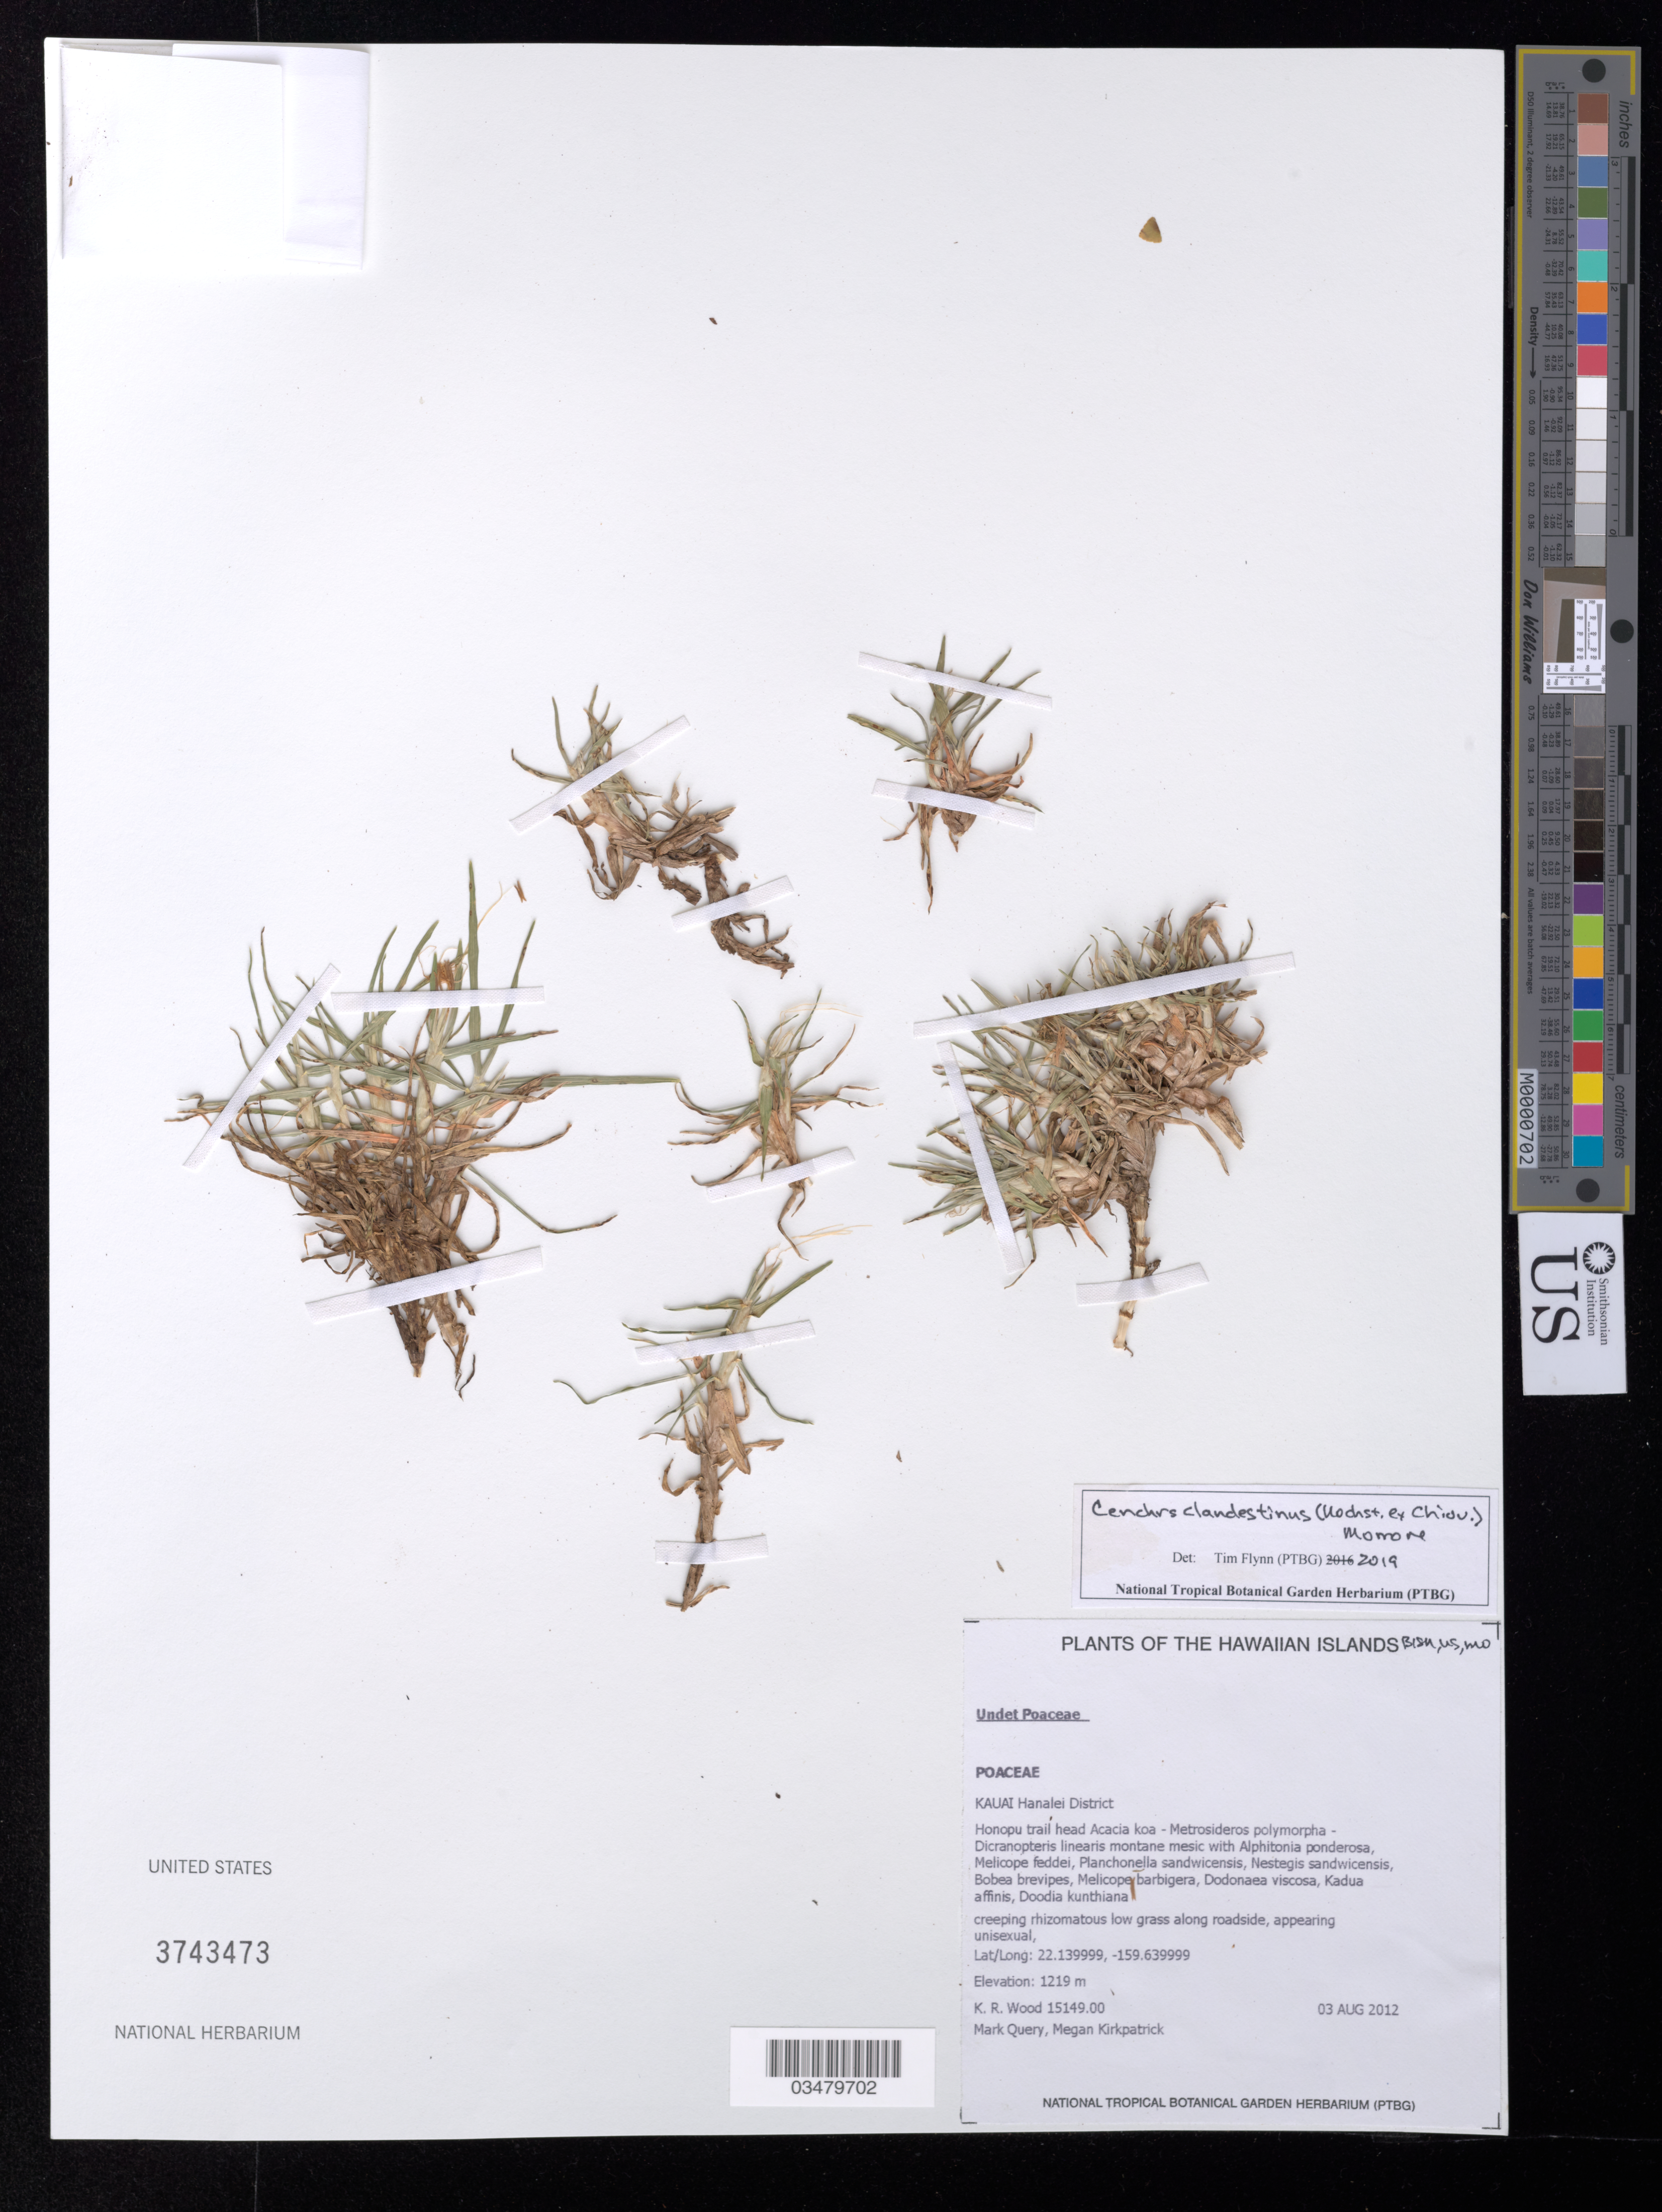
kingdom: Plantae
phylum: Tracheophyta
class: Liliopsida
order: Poales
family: Poaceae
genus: Cenchrus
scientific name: Cenchrus clandestinus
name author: (Hochst. & Chiov.) Morrone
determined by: Flynn, T. W.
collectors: K. R. Wood, M. Query & M. Kirkpatrick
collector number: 15149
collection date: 2012-08-03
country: United States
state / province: Hawaii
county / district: Kauai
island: Kaua'i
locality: Hanalei District, Honopu trail head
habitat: Montane mesic forest, roadside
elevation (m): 1219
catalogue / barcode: US 3743473